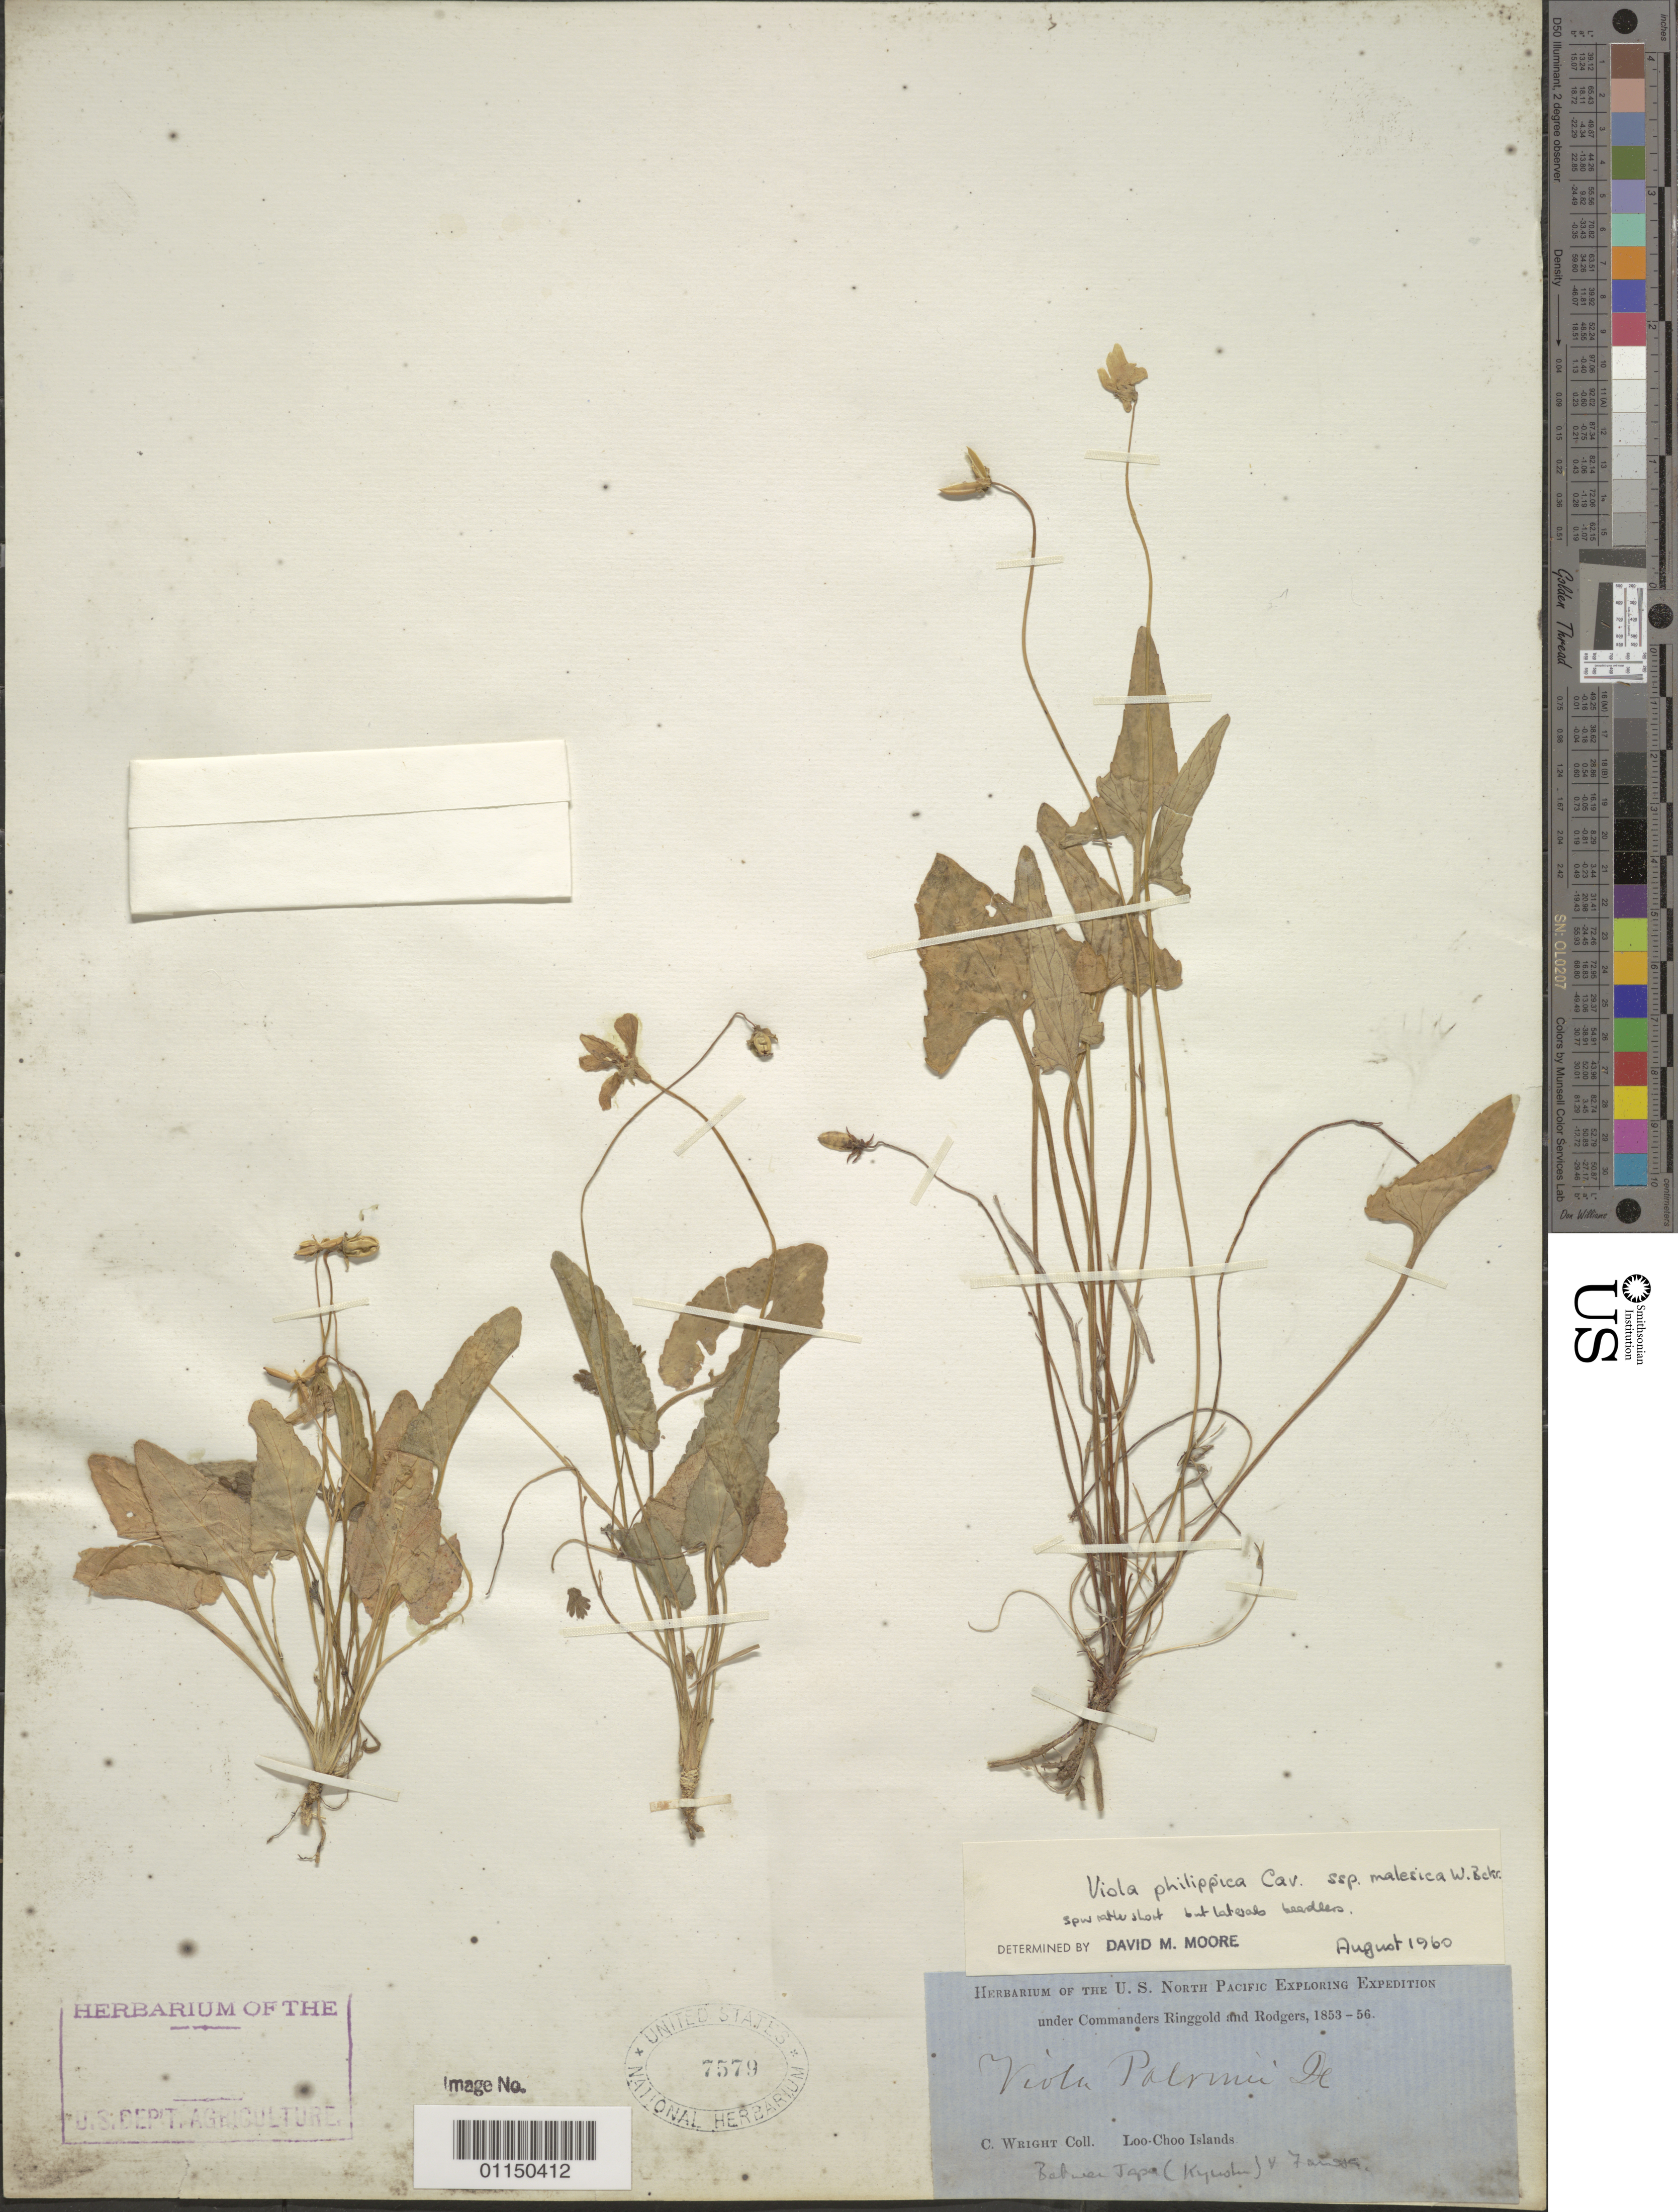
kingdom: Plantae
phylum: Tracheophyta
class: Magnoliopsida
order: Malpighiales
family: Violaceae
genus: Viola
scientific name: Viola philippica subsp. malesica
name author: W. Becker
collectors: C. Wright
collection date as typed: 1853 to -- --- 1856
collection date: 1853/1856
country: Japan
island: Ryukyu Islands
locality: Loo Choo Islands.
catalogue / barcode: US 7579